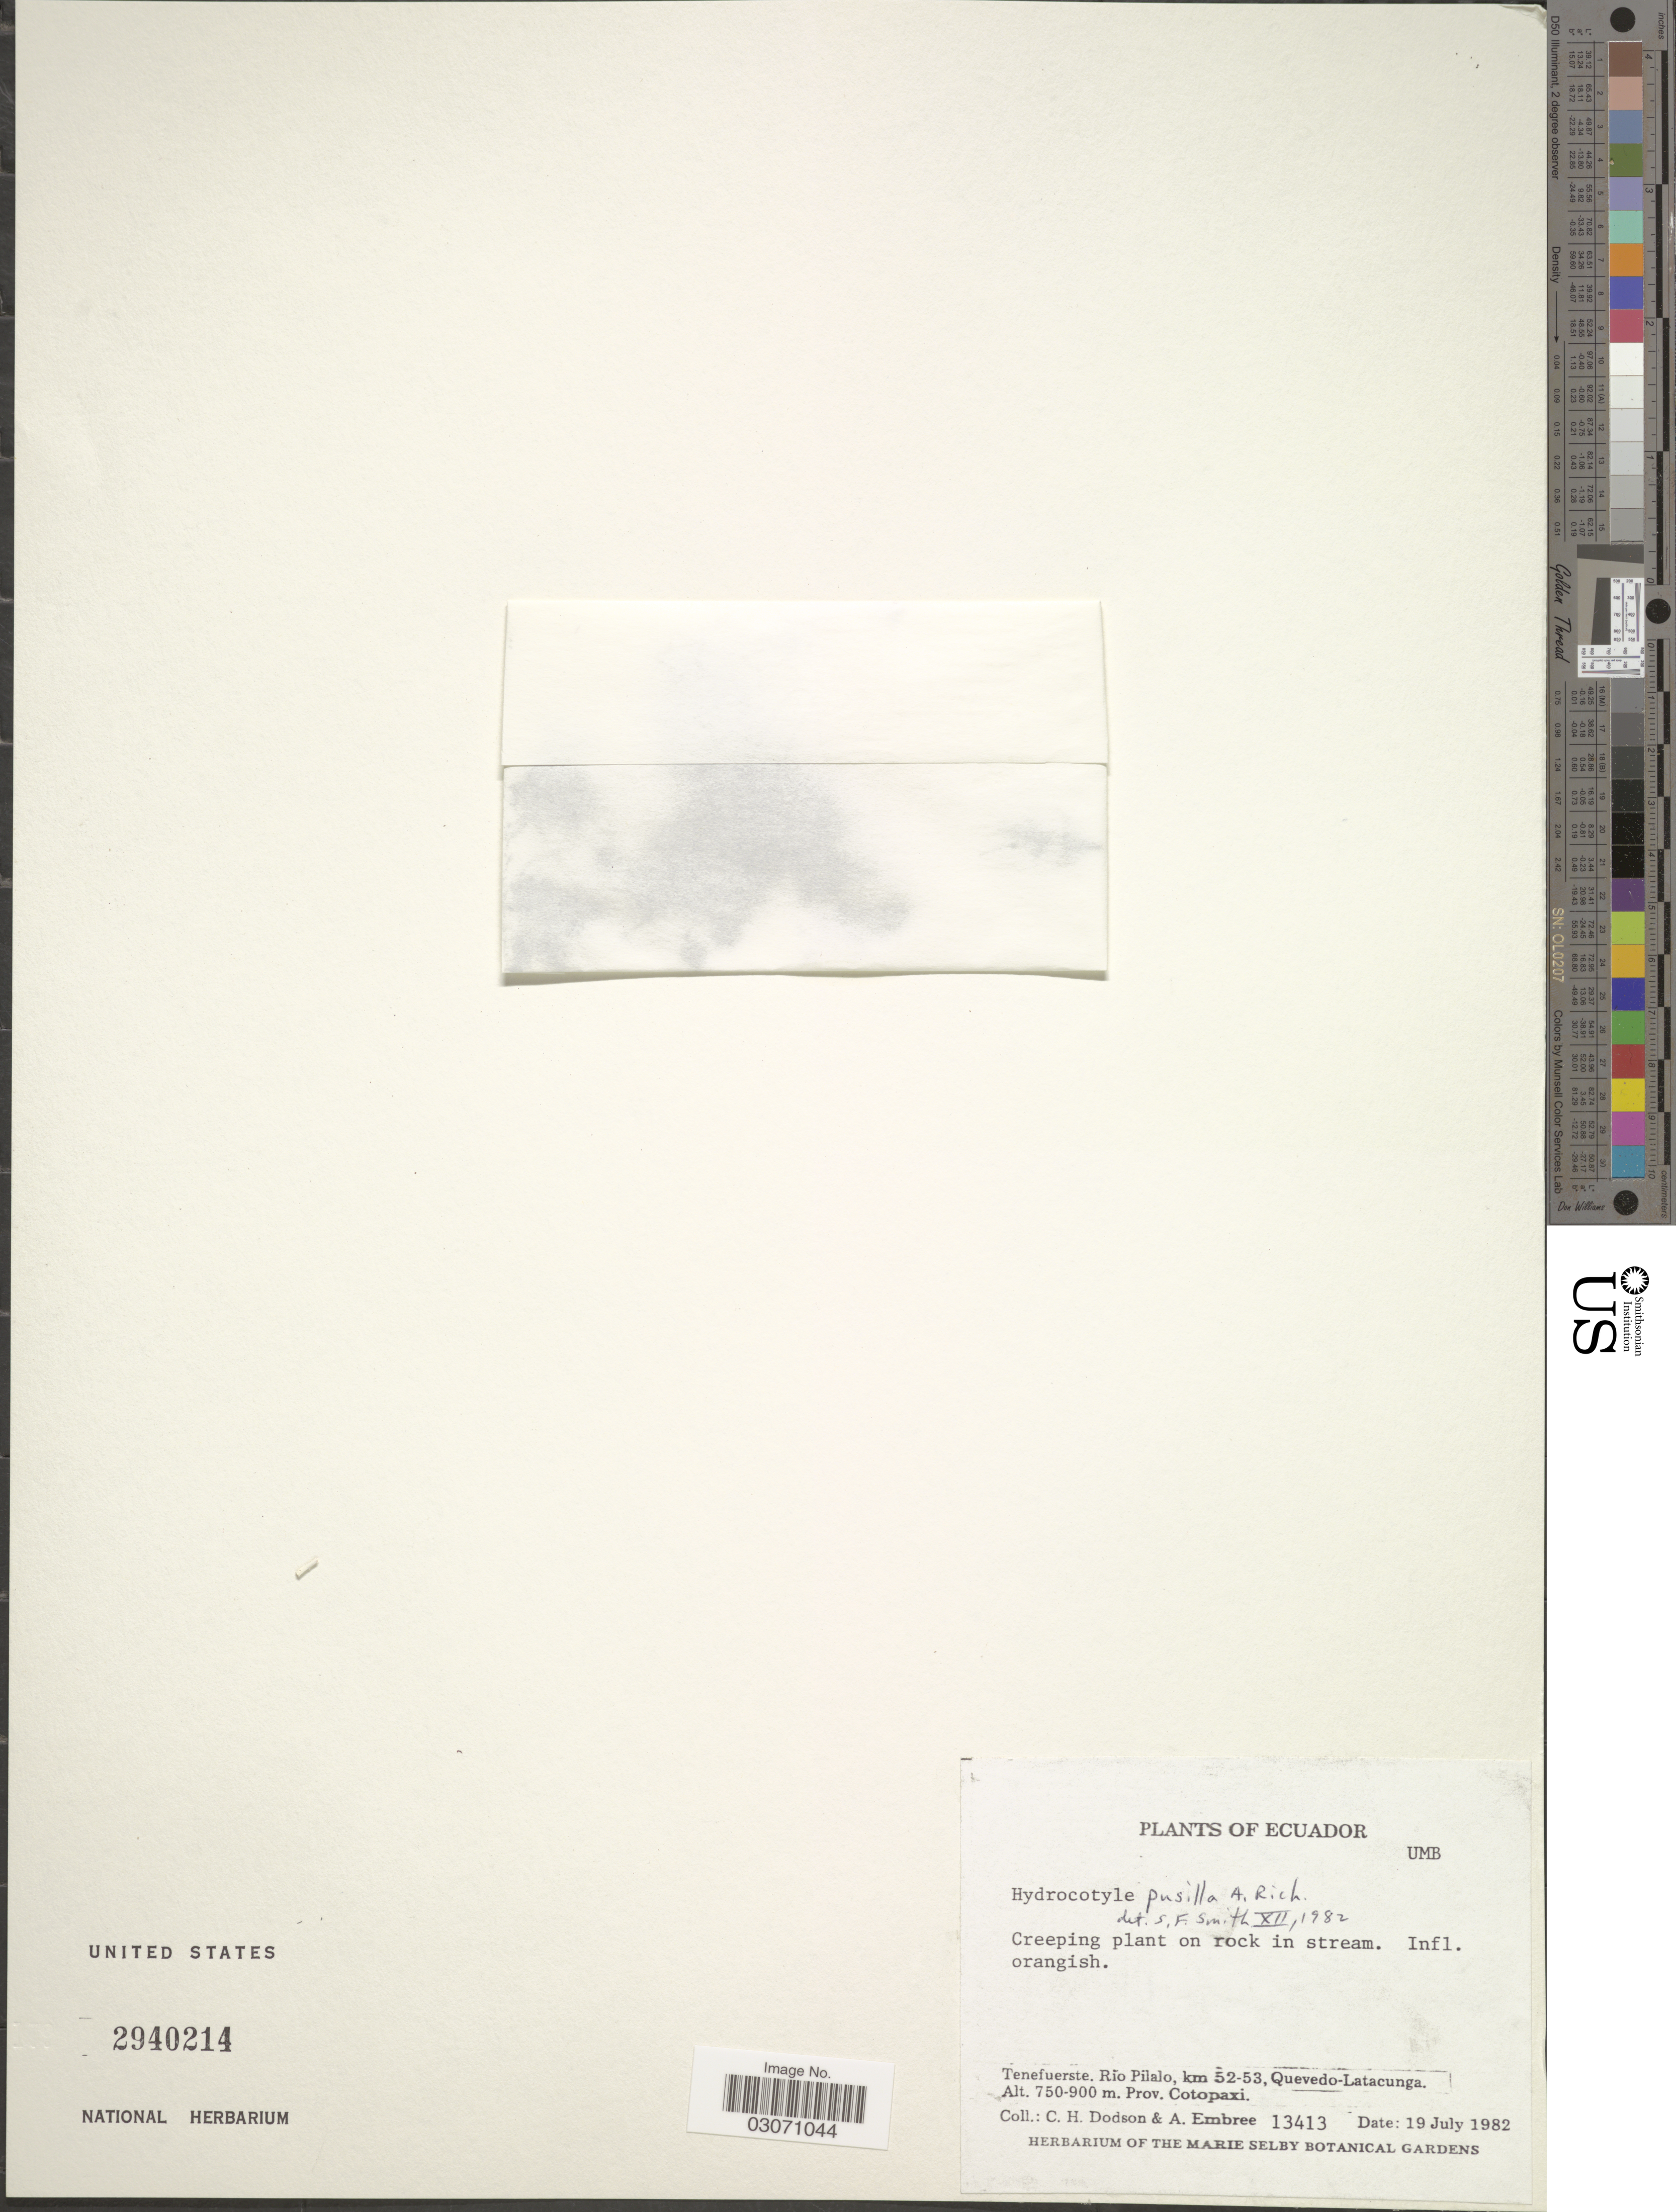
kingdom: Plantae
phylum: Tracheophyta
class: Magnoliopsida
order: Apiales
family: Araliaceae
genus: Hydrocotyle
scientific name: Hydrocotyle pusilla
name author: A. Rich.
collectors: C. H. Dodson & A. Embree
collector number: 13413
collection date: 1982-07-19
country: Ecuador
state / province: Cotopaxi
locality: Tenefuerste, Rio Pilalo, km 52-53, Quevedo-Latacunga.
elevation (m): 750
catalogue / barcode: US 2940214